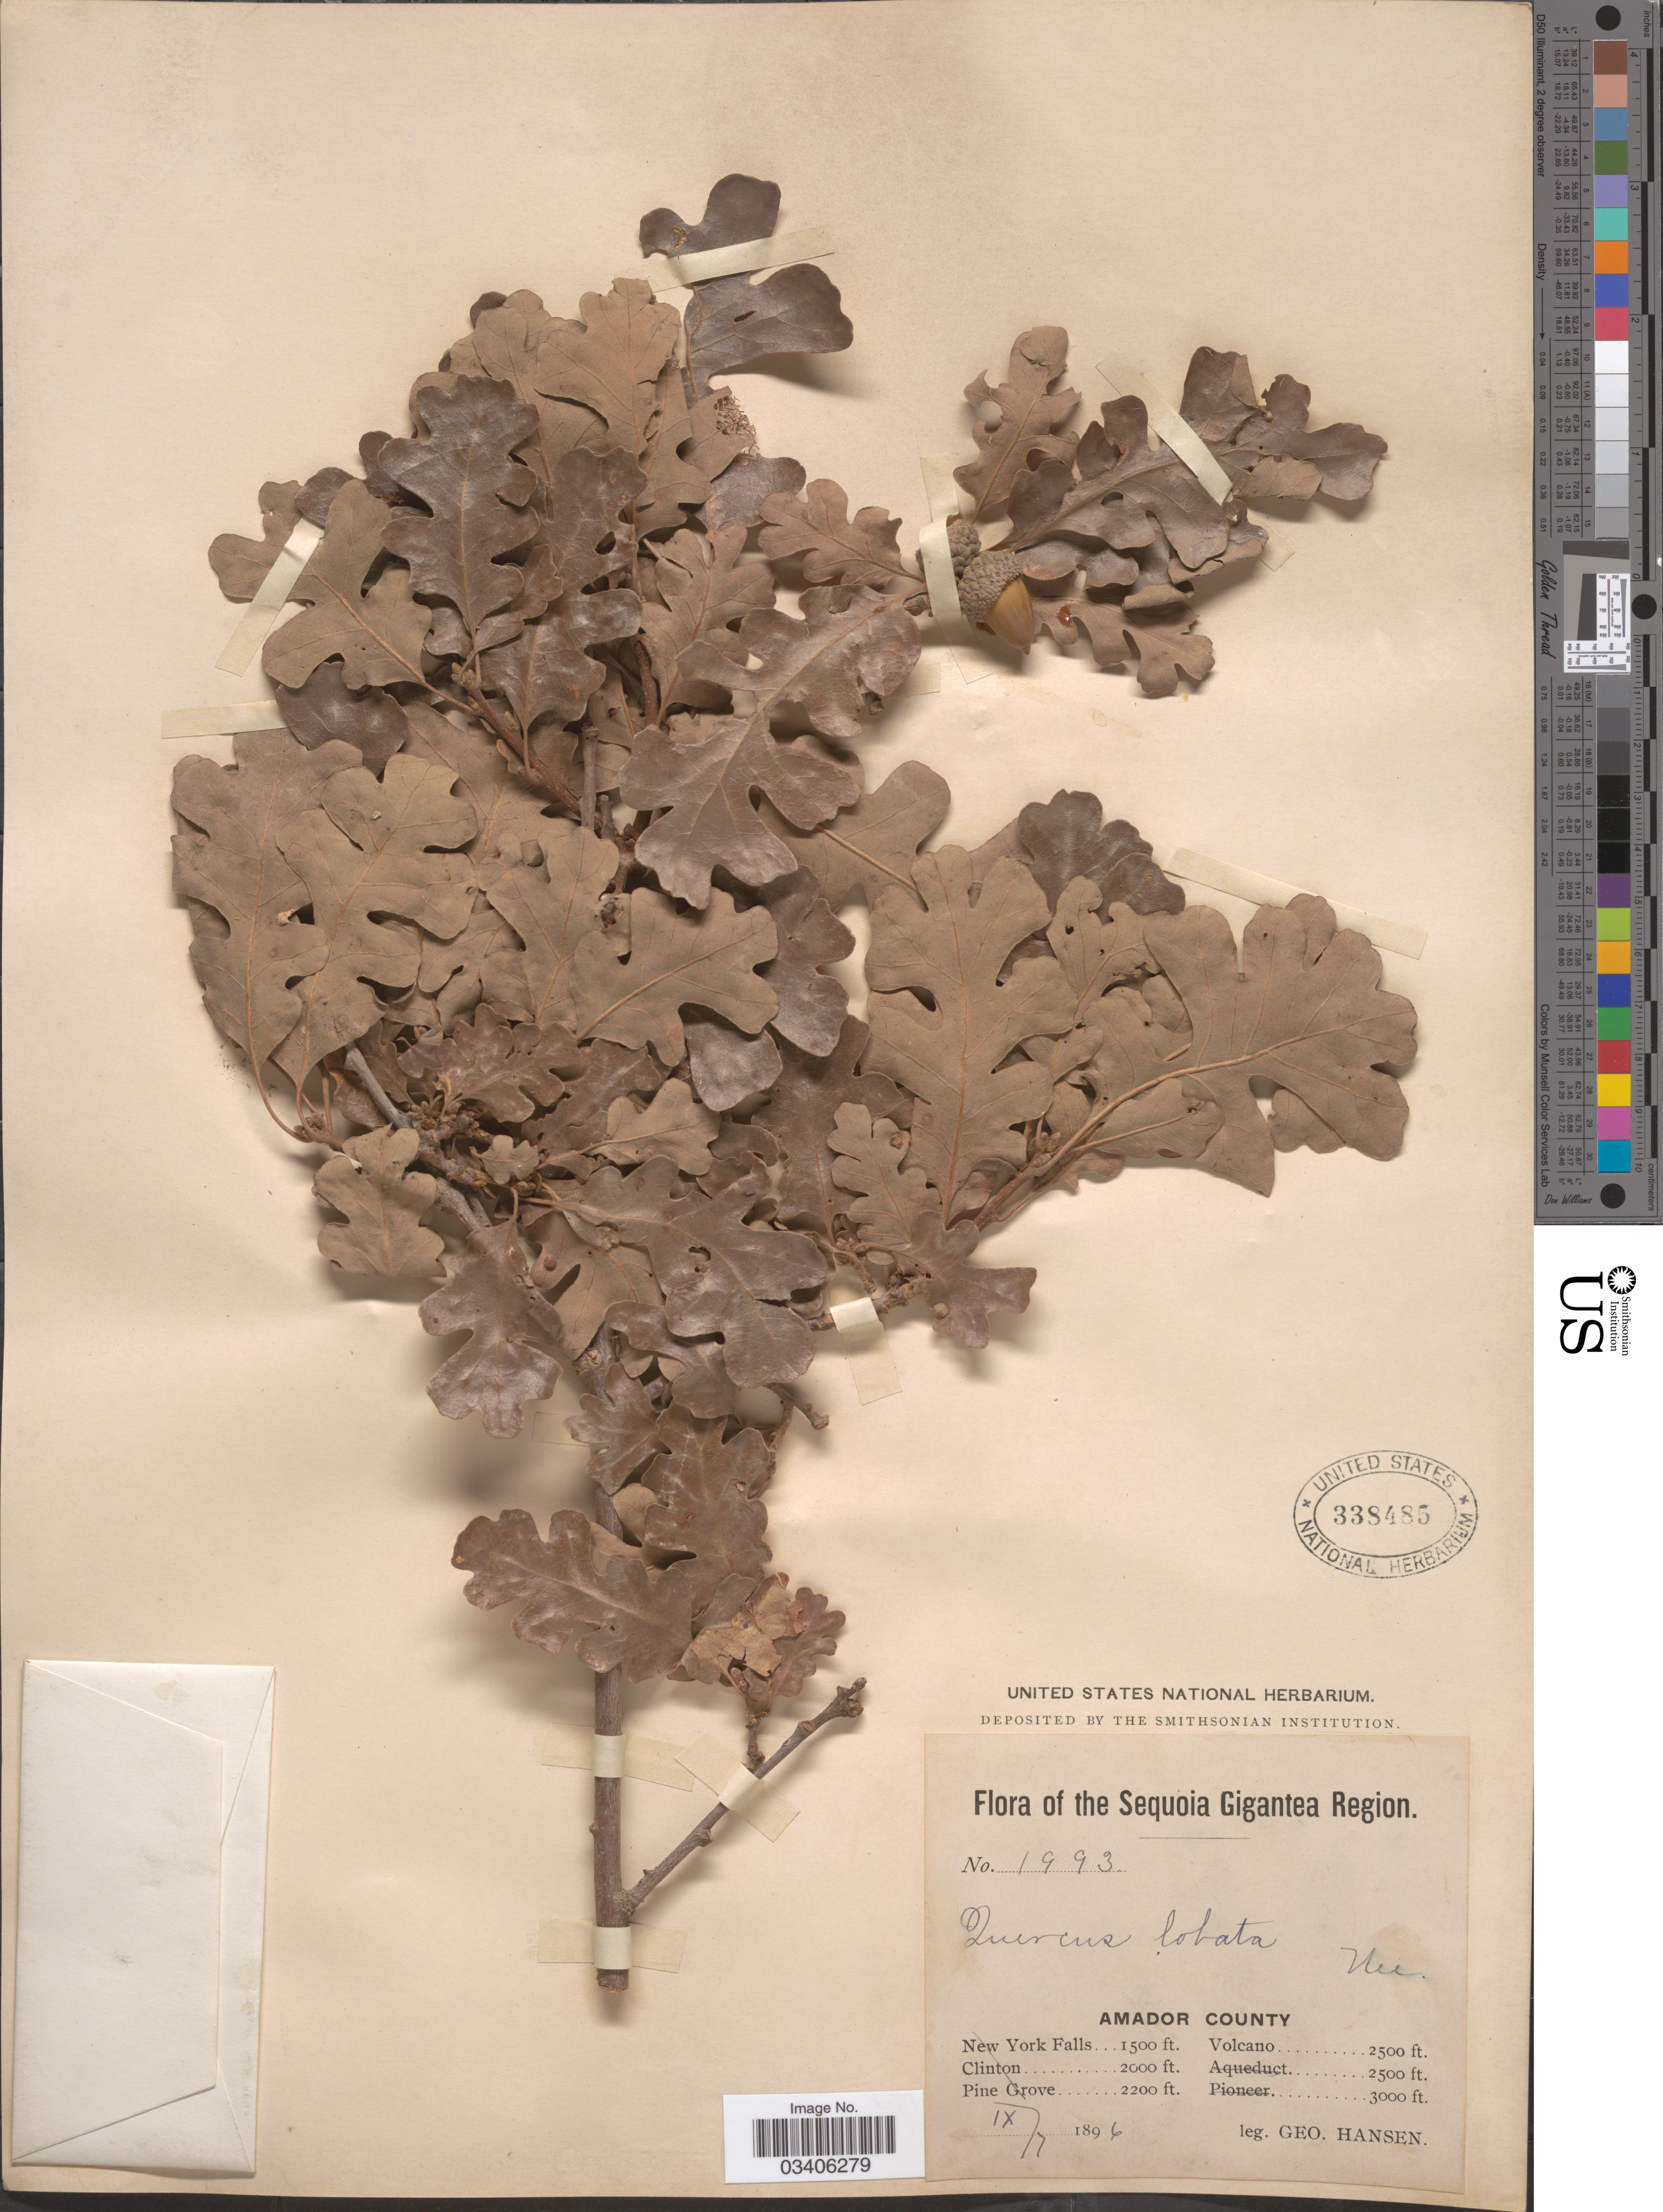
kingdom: Plantae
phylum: Tracheophyta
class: Magnoliopsida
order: Fagales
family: Fagaceae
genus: Quercus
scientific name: Quercus lobata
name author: Née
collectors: G. Hansen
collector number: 1993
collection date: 1896-09-07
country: United States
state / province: California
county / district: Amador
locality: The Sequoia Gigantea Region. Amador County. Volcano.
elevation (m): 762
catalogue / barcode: US 338485